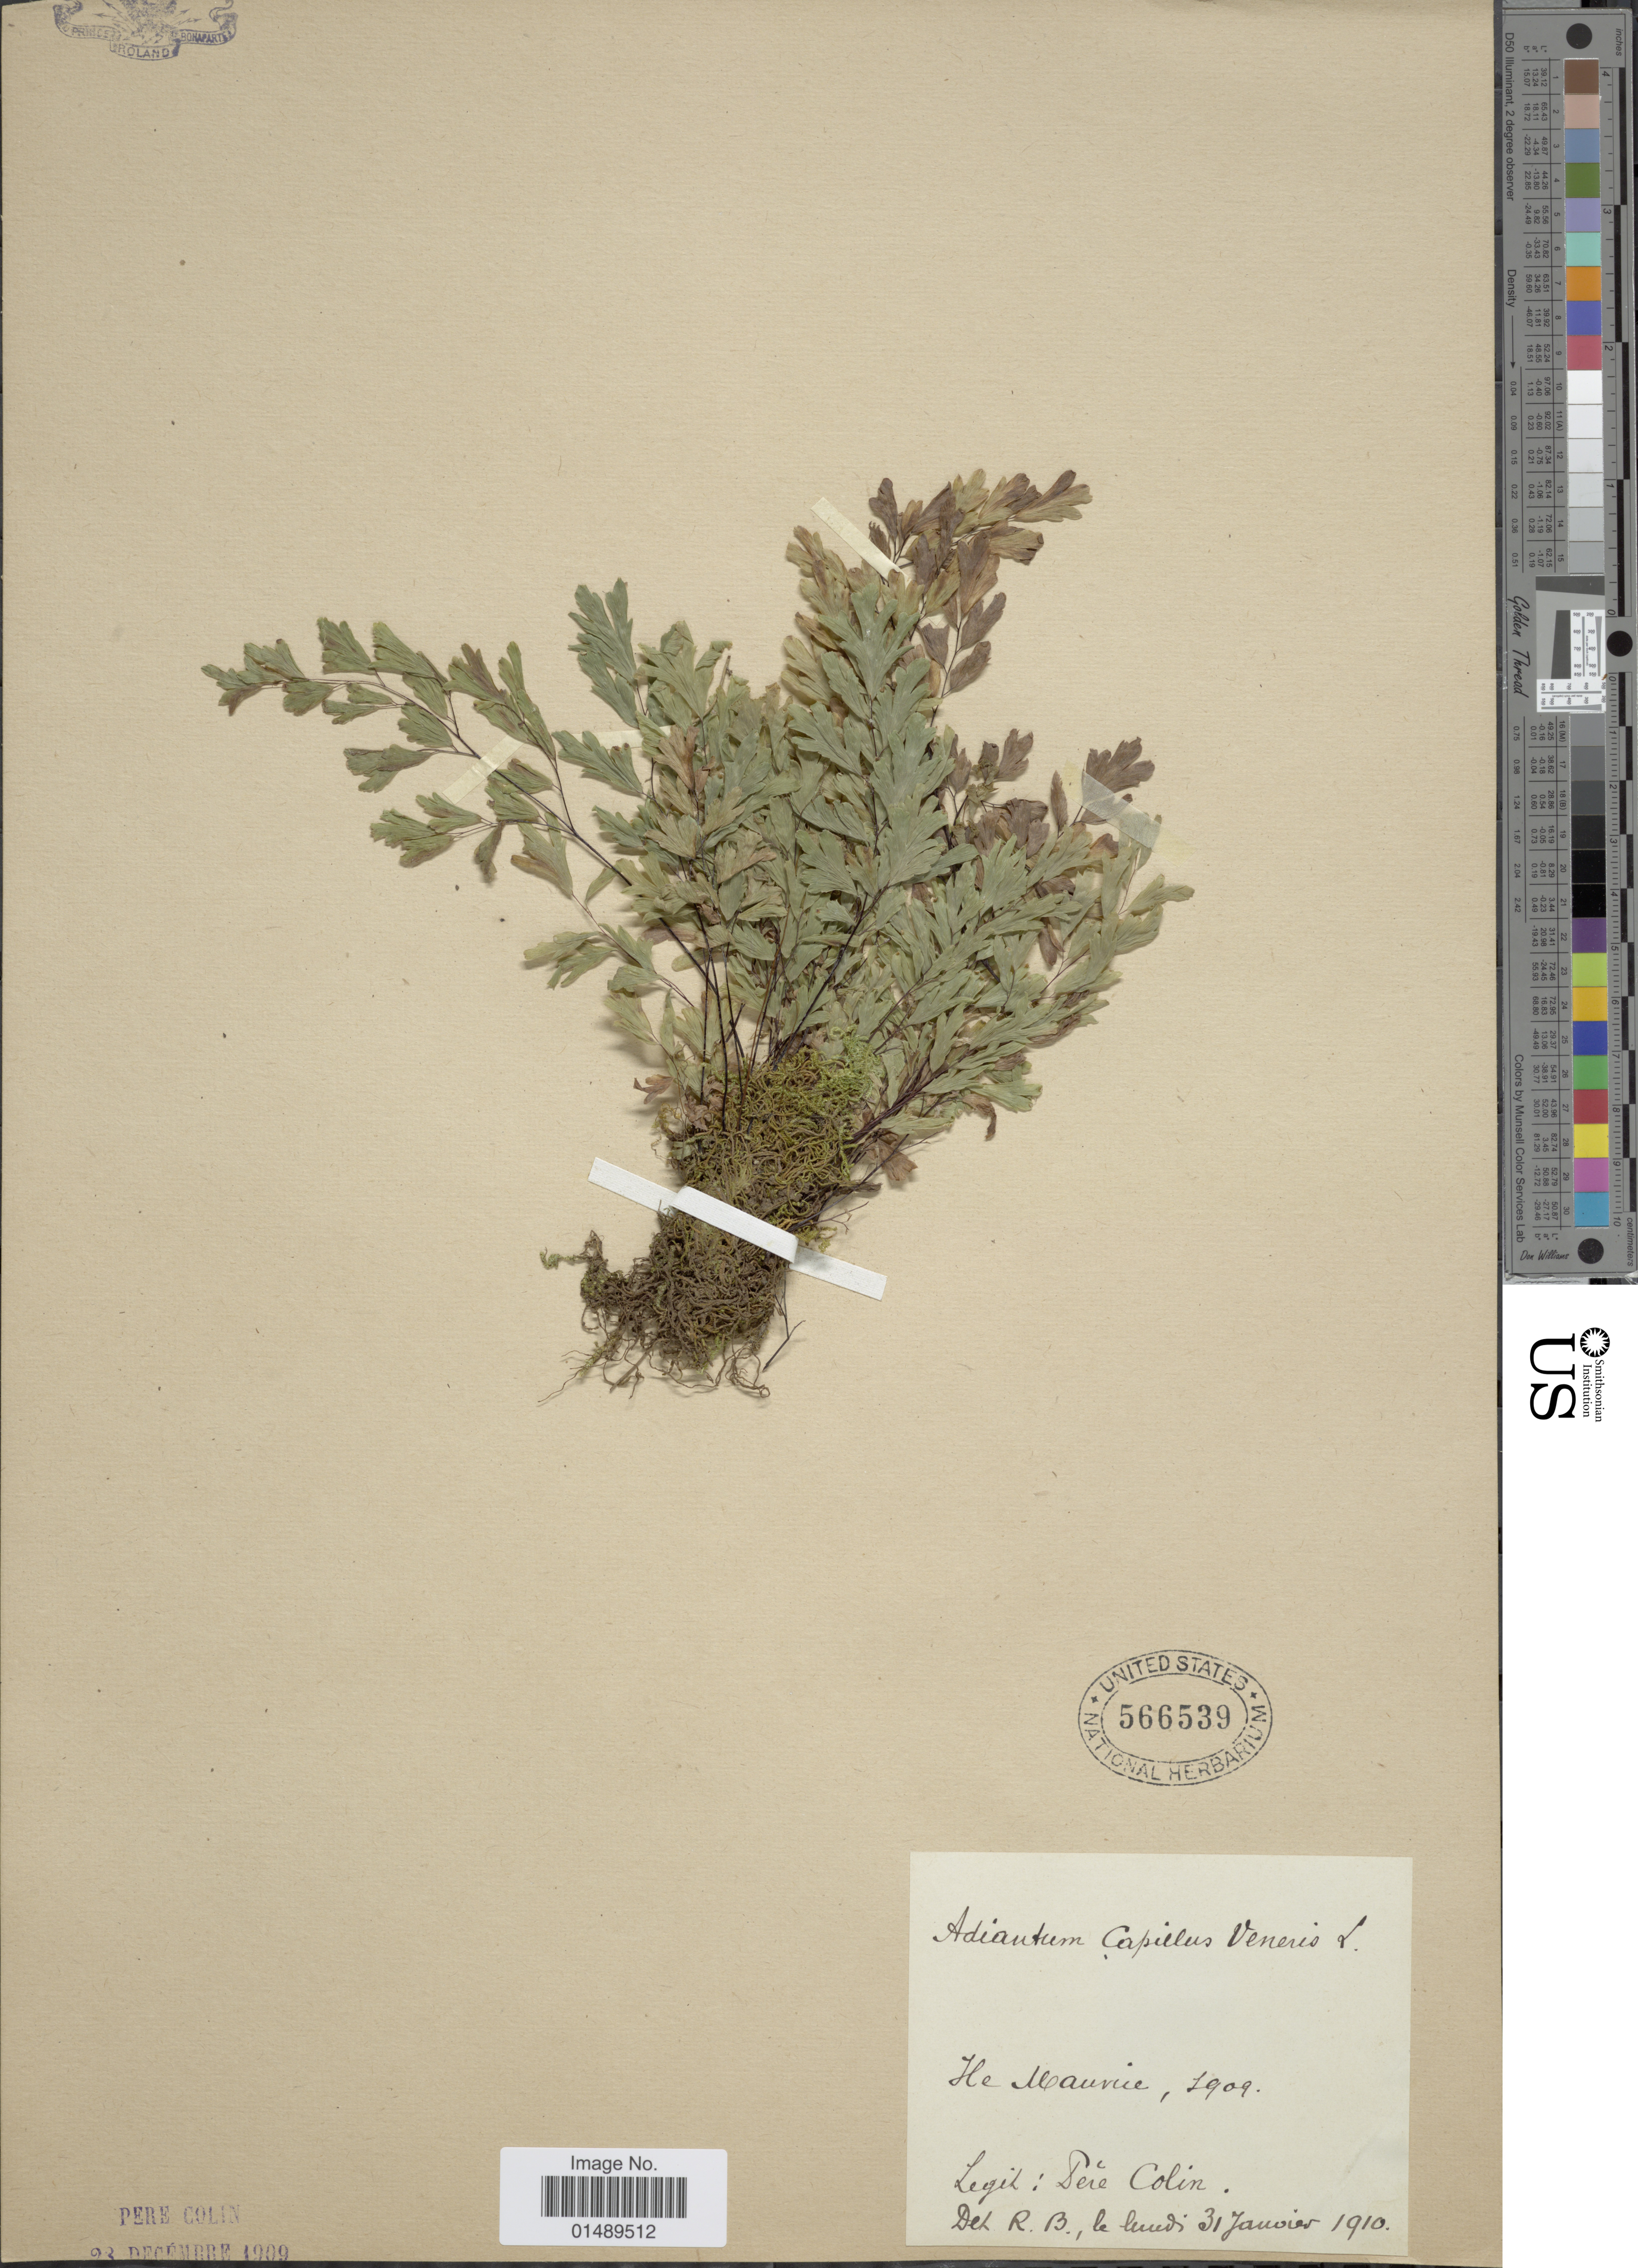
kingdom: Plantae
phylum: Tracheophyta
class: Polypodiopsida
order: Polypodiales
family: Pteridaceae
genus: Adiantum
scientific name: Adiantum capillus-veneris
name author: L.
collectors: P. Colin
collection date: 1910-01-31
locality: He Maurice [interpreted]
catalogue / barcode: US 566539